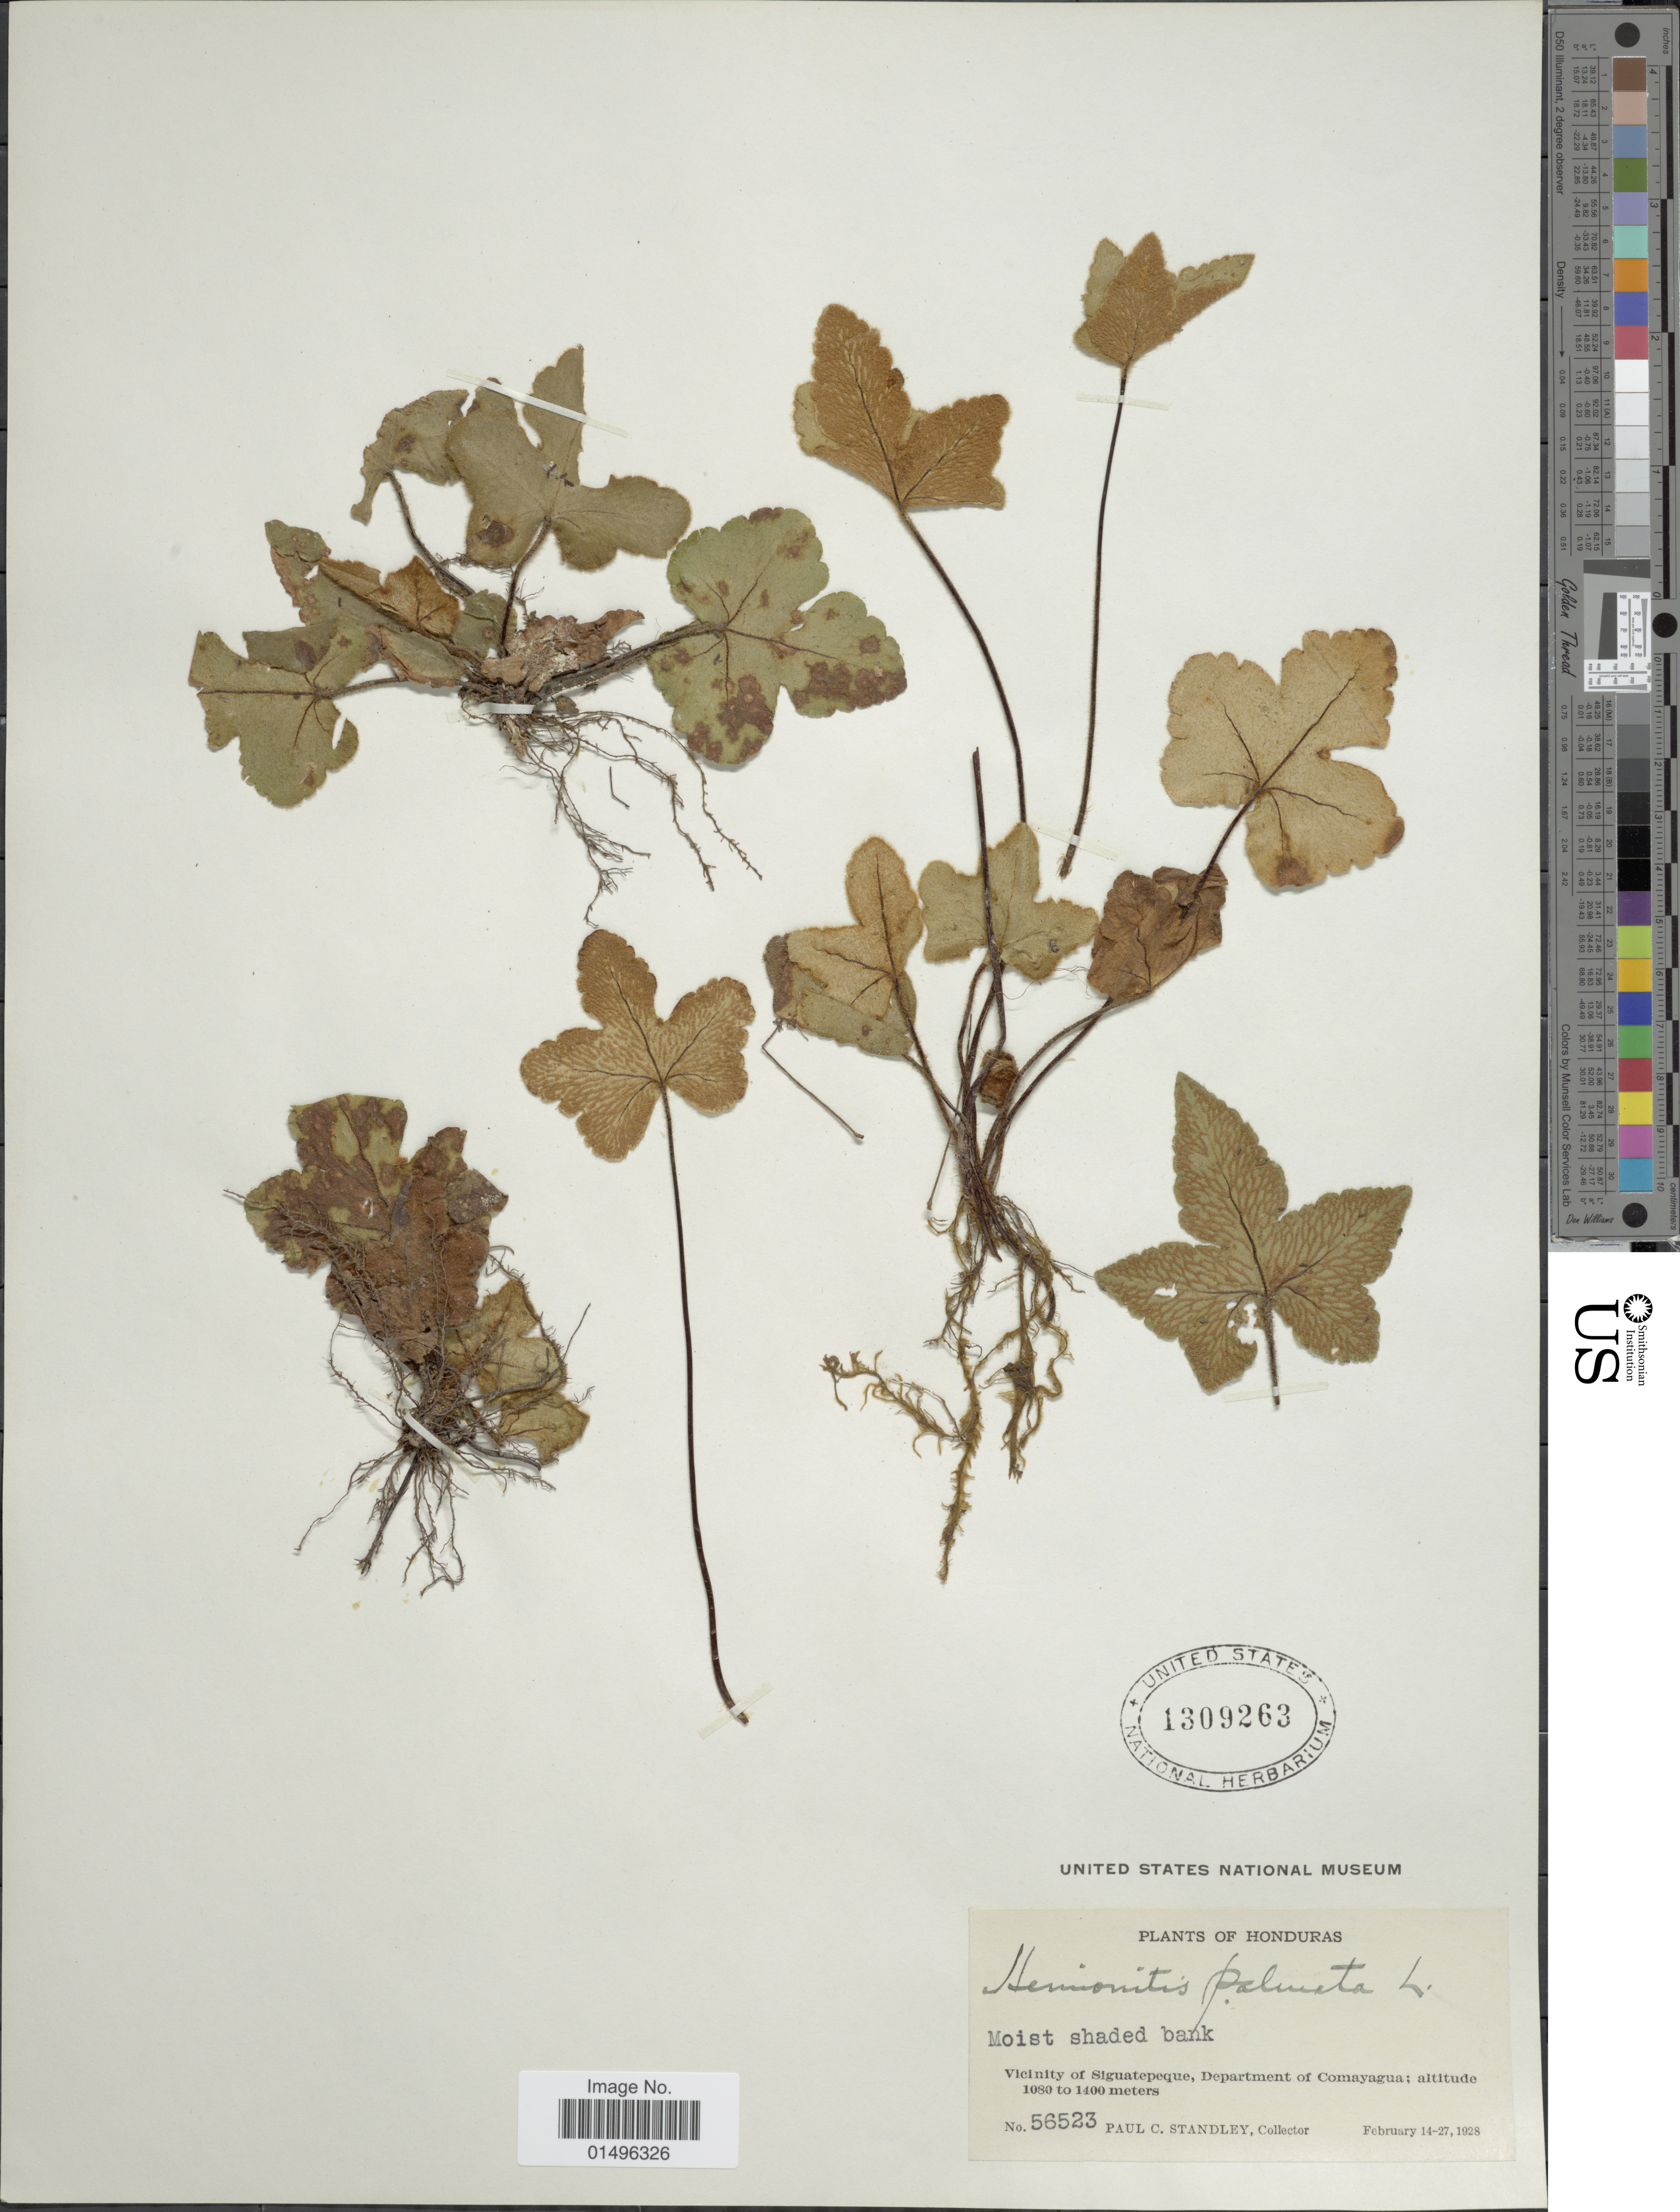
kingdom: Plantae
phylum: Tracheophyta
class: Polypodiopsida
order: Polypodiales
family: Pteridaceae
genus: Hemionitis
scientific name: Hemionitis palmata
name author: L.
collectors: P. C. Standley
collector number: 56523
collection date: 1928-02-14/1928-02-27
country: Honduras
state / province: Comayagua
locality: Honduras, Vicinity of Siguatepeque, Department of Comayagua.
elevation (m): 1080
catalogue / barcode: US 1309263